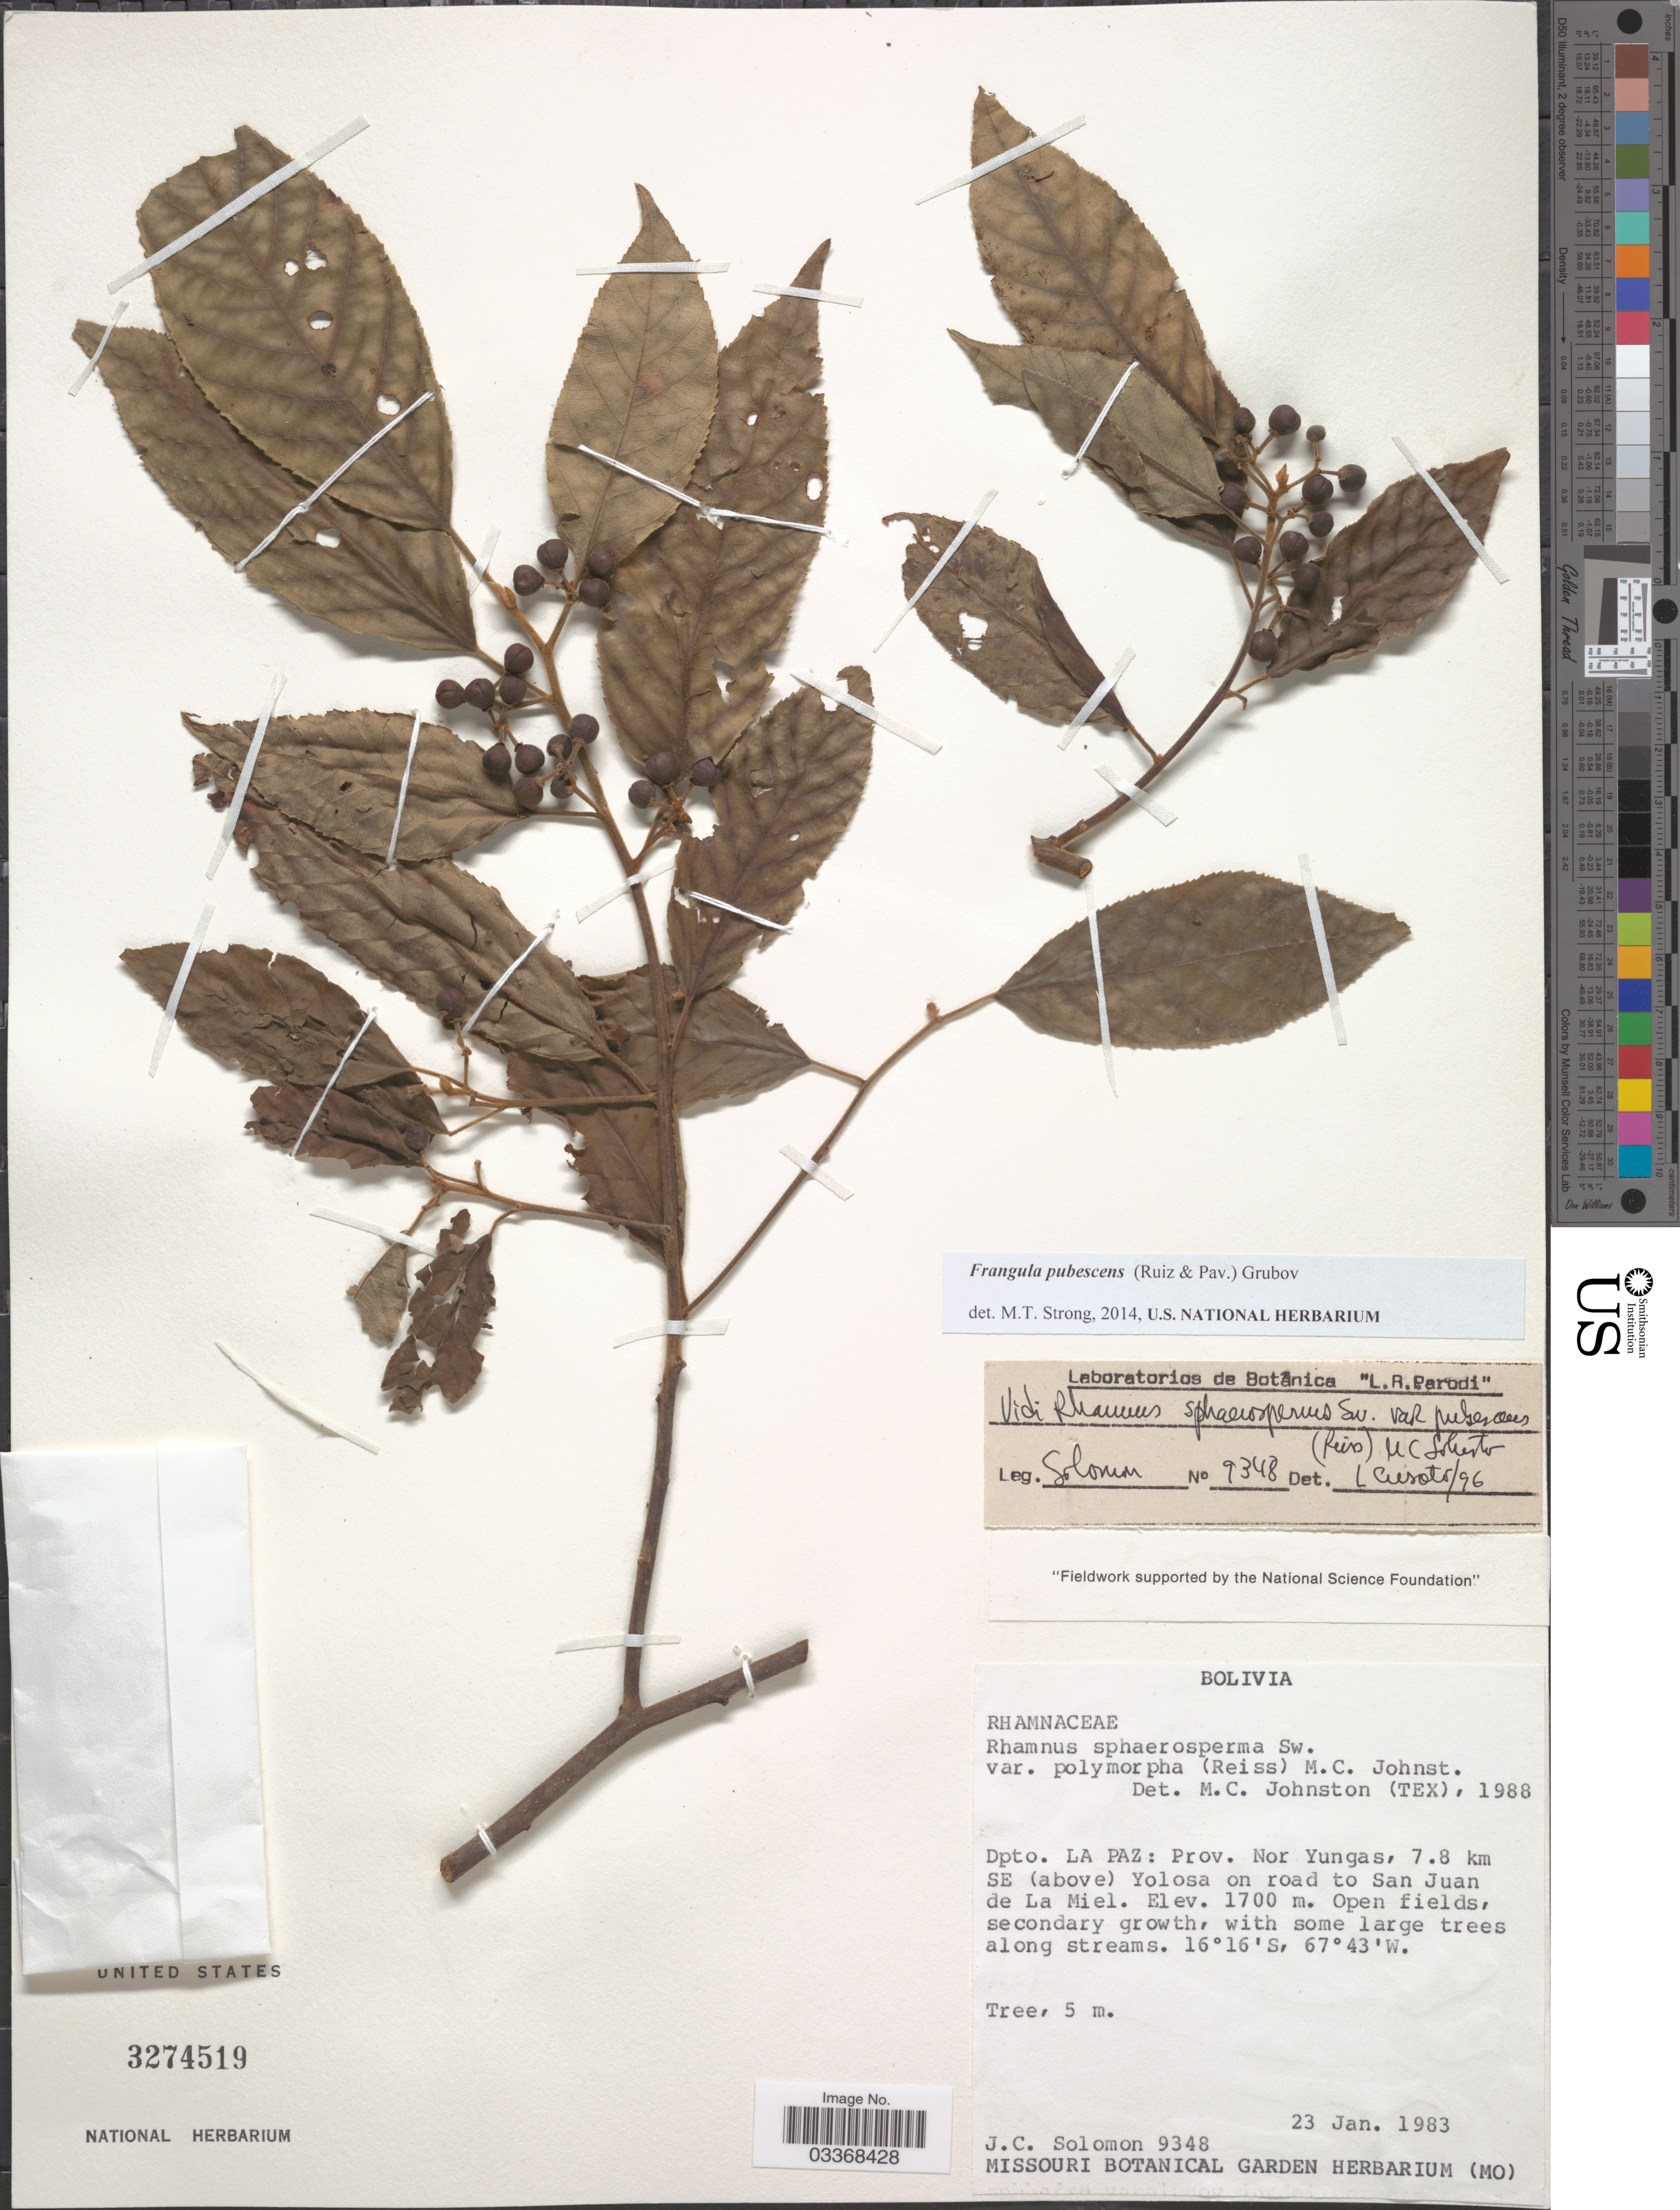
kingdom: Plantae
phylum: Tracheophyta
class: Magnoliopsida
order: Rosales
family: Rhamnaceae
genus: Frangula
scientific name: Frangula pubescens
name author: (Ruiz & Pav.) Grubov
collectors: J. C. Solomon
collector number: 9348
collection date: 1983-01-23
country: Bolivia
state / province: La Paz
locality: Dpto. La Paz: Prov. Nor Yungas, 7.8 km SE (above) Yolosa on road to San Juan de La Miel.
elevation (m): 1700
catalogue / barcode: US 3274519